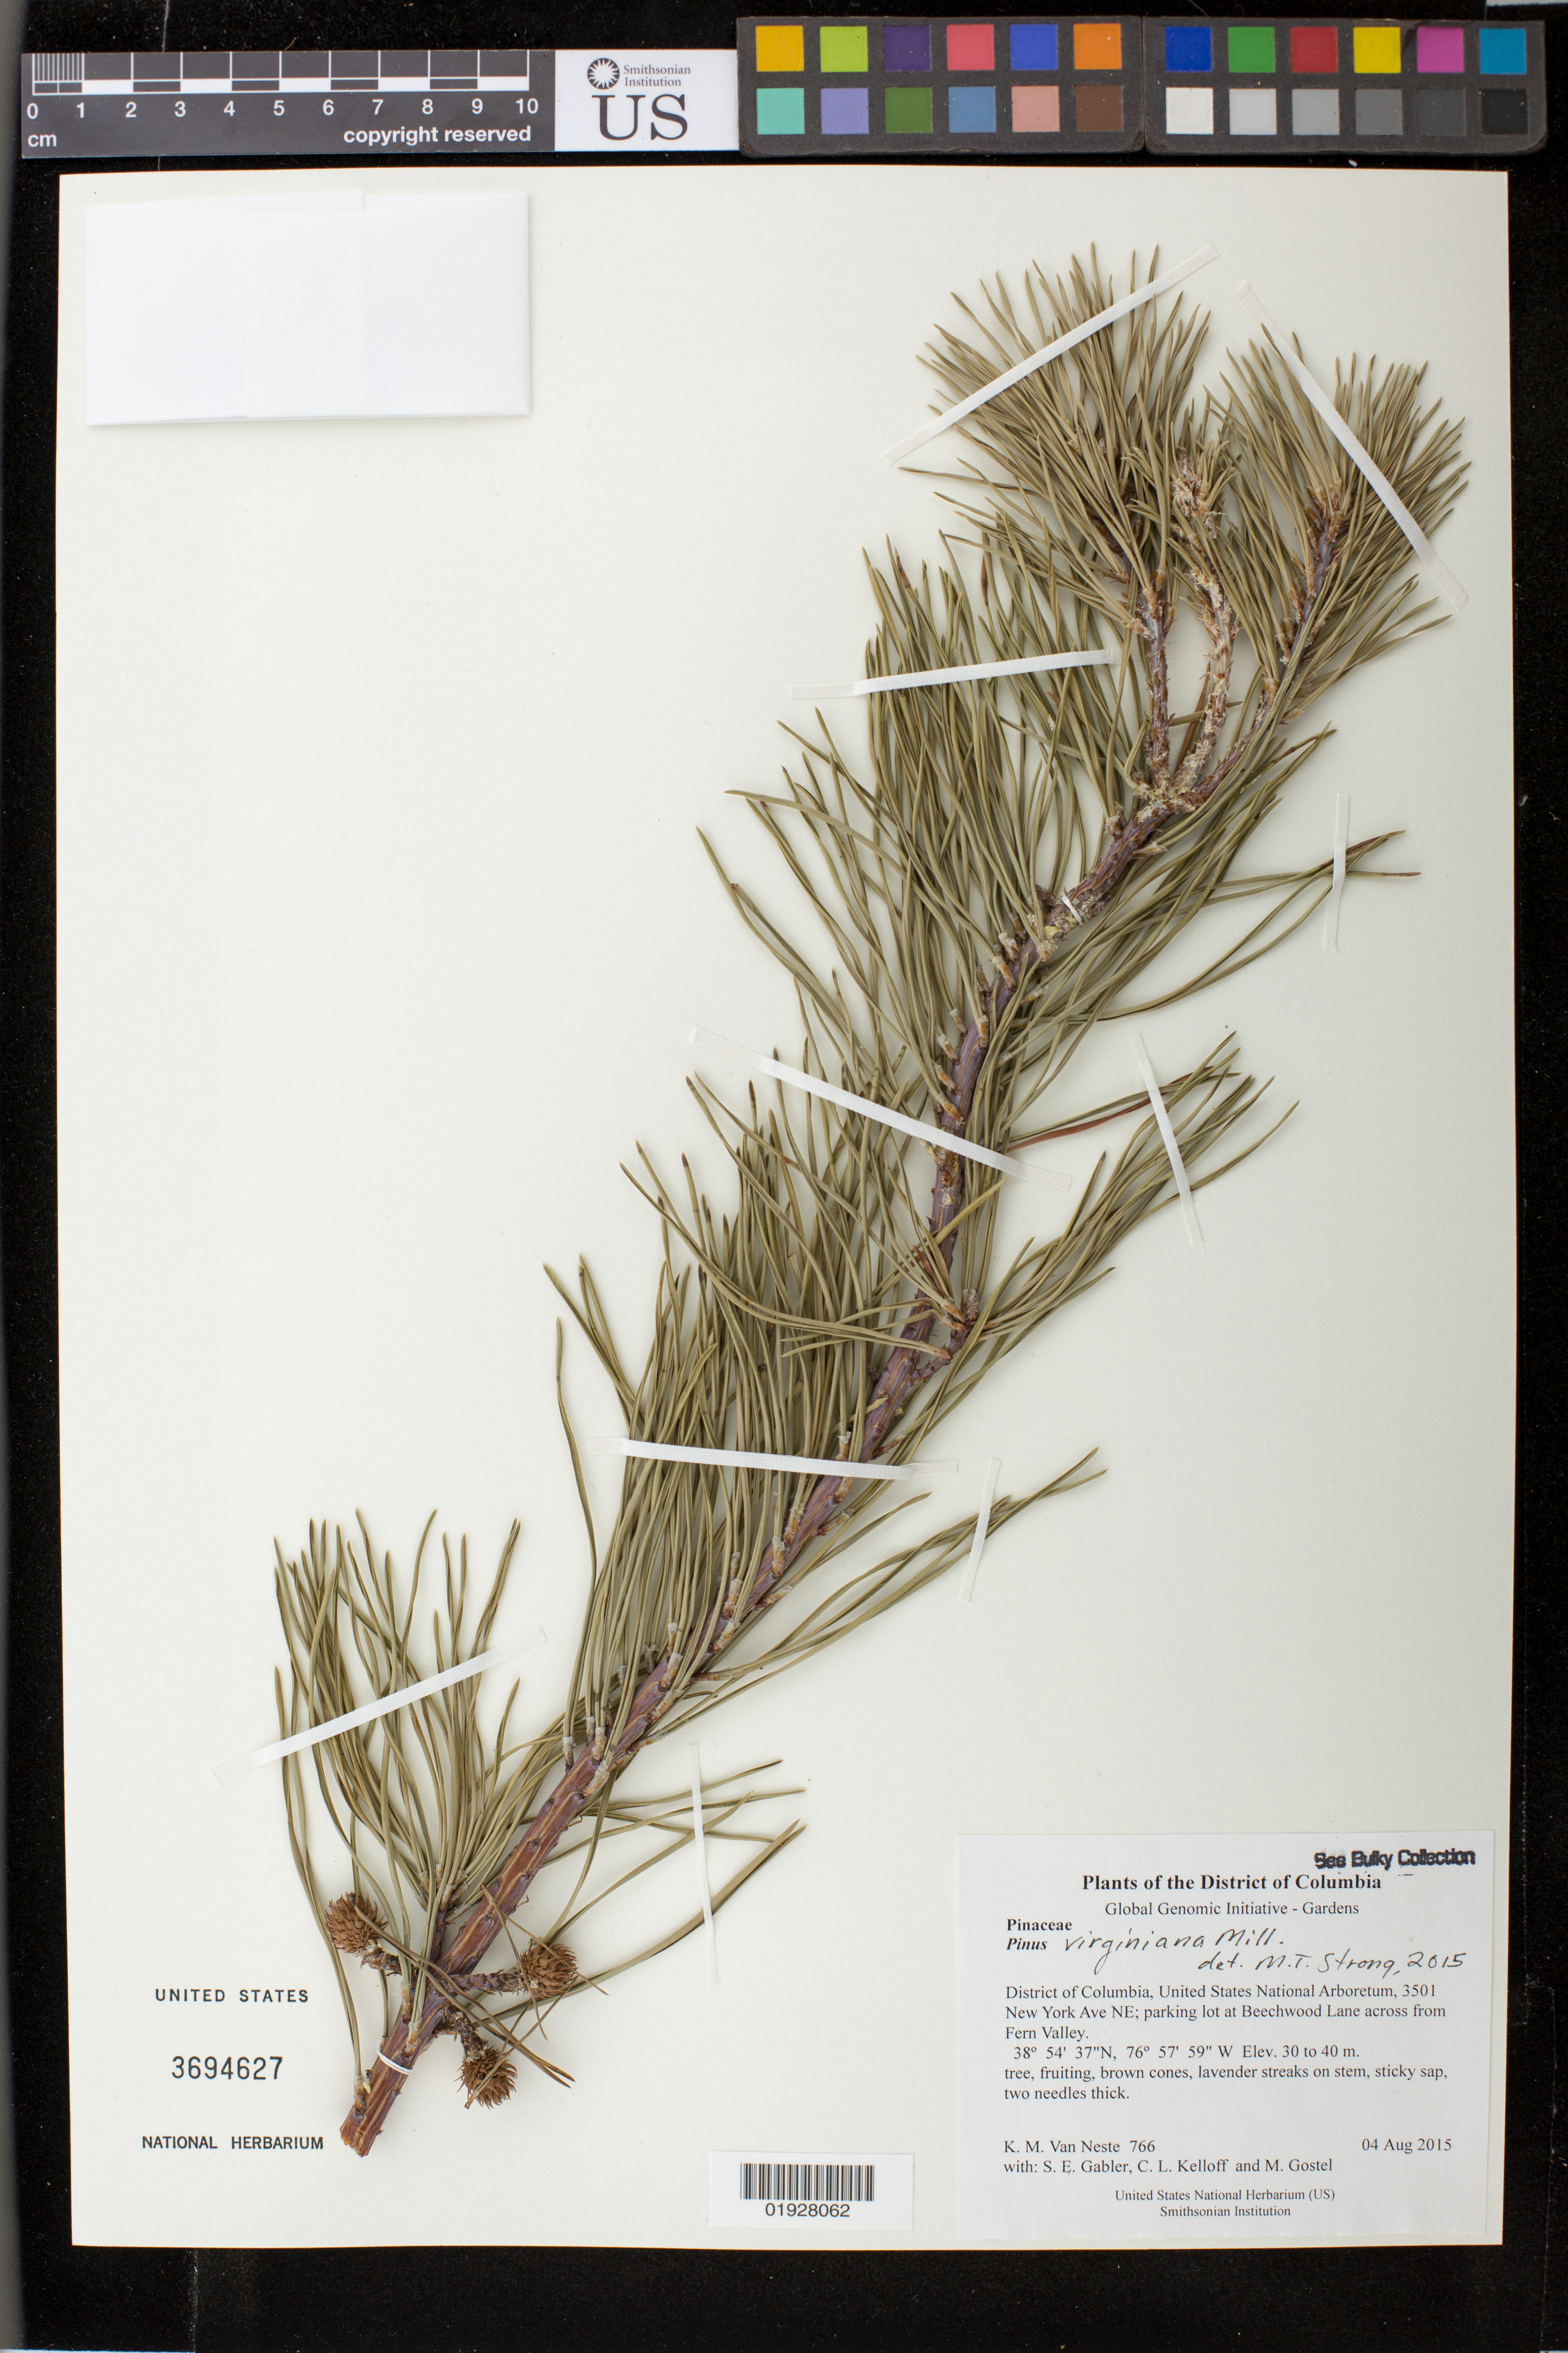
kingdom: Plantae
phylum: Tracheophyta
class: Pinopsida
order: Pinales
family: Pinaceae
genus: Pinus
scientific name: Pinus virginiana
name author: Mill.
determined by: Strong, M. T., (US), Smithsonian Institution - National Museum of Natural History (UNITED STATES)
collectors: K. M. Van Neste, S. E. Gabler, C. L. Kelloff & M. R. Gostel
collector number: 766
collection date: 2015-08-04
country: United States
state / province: District of Columbia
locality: United States National Arboretum, 3501 New York Ave NE; parking lot at Beechwood Lane across from Fern Valley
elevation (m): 30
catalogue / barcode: US 3694627